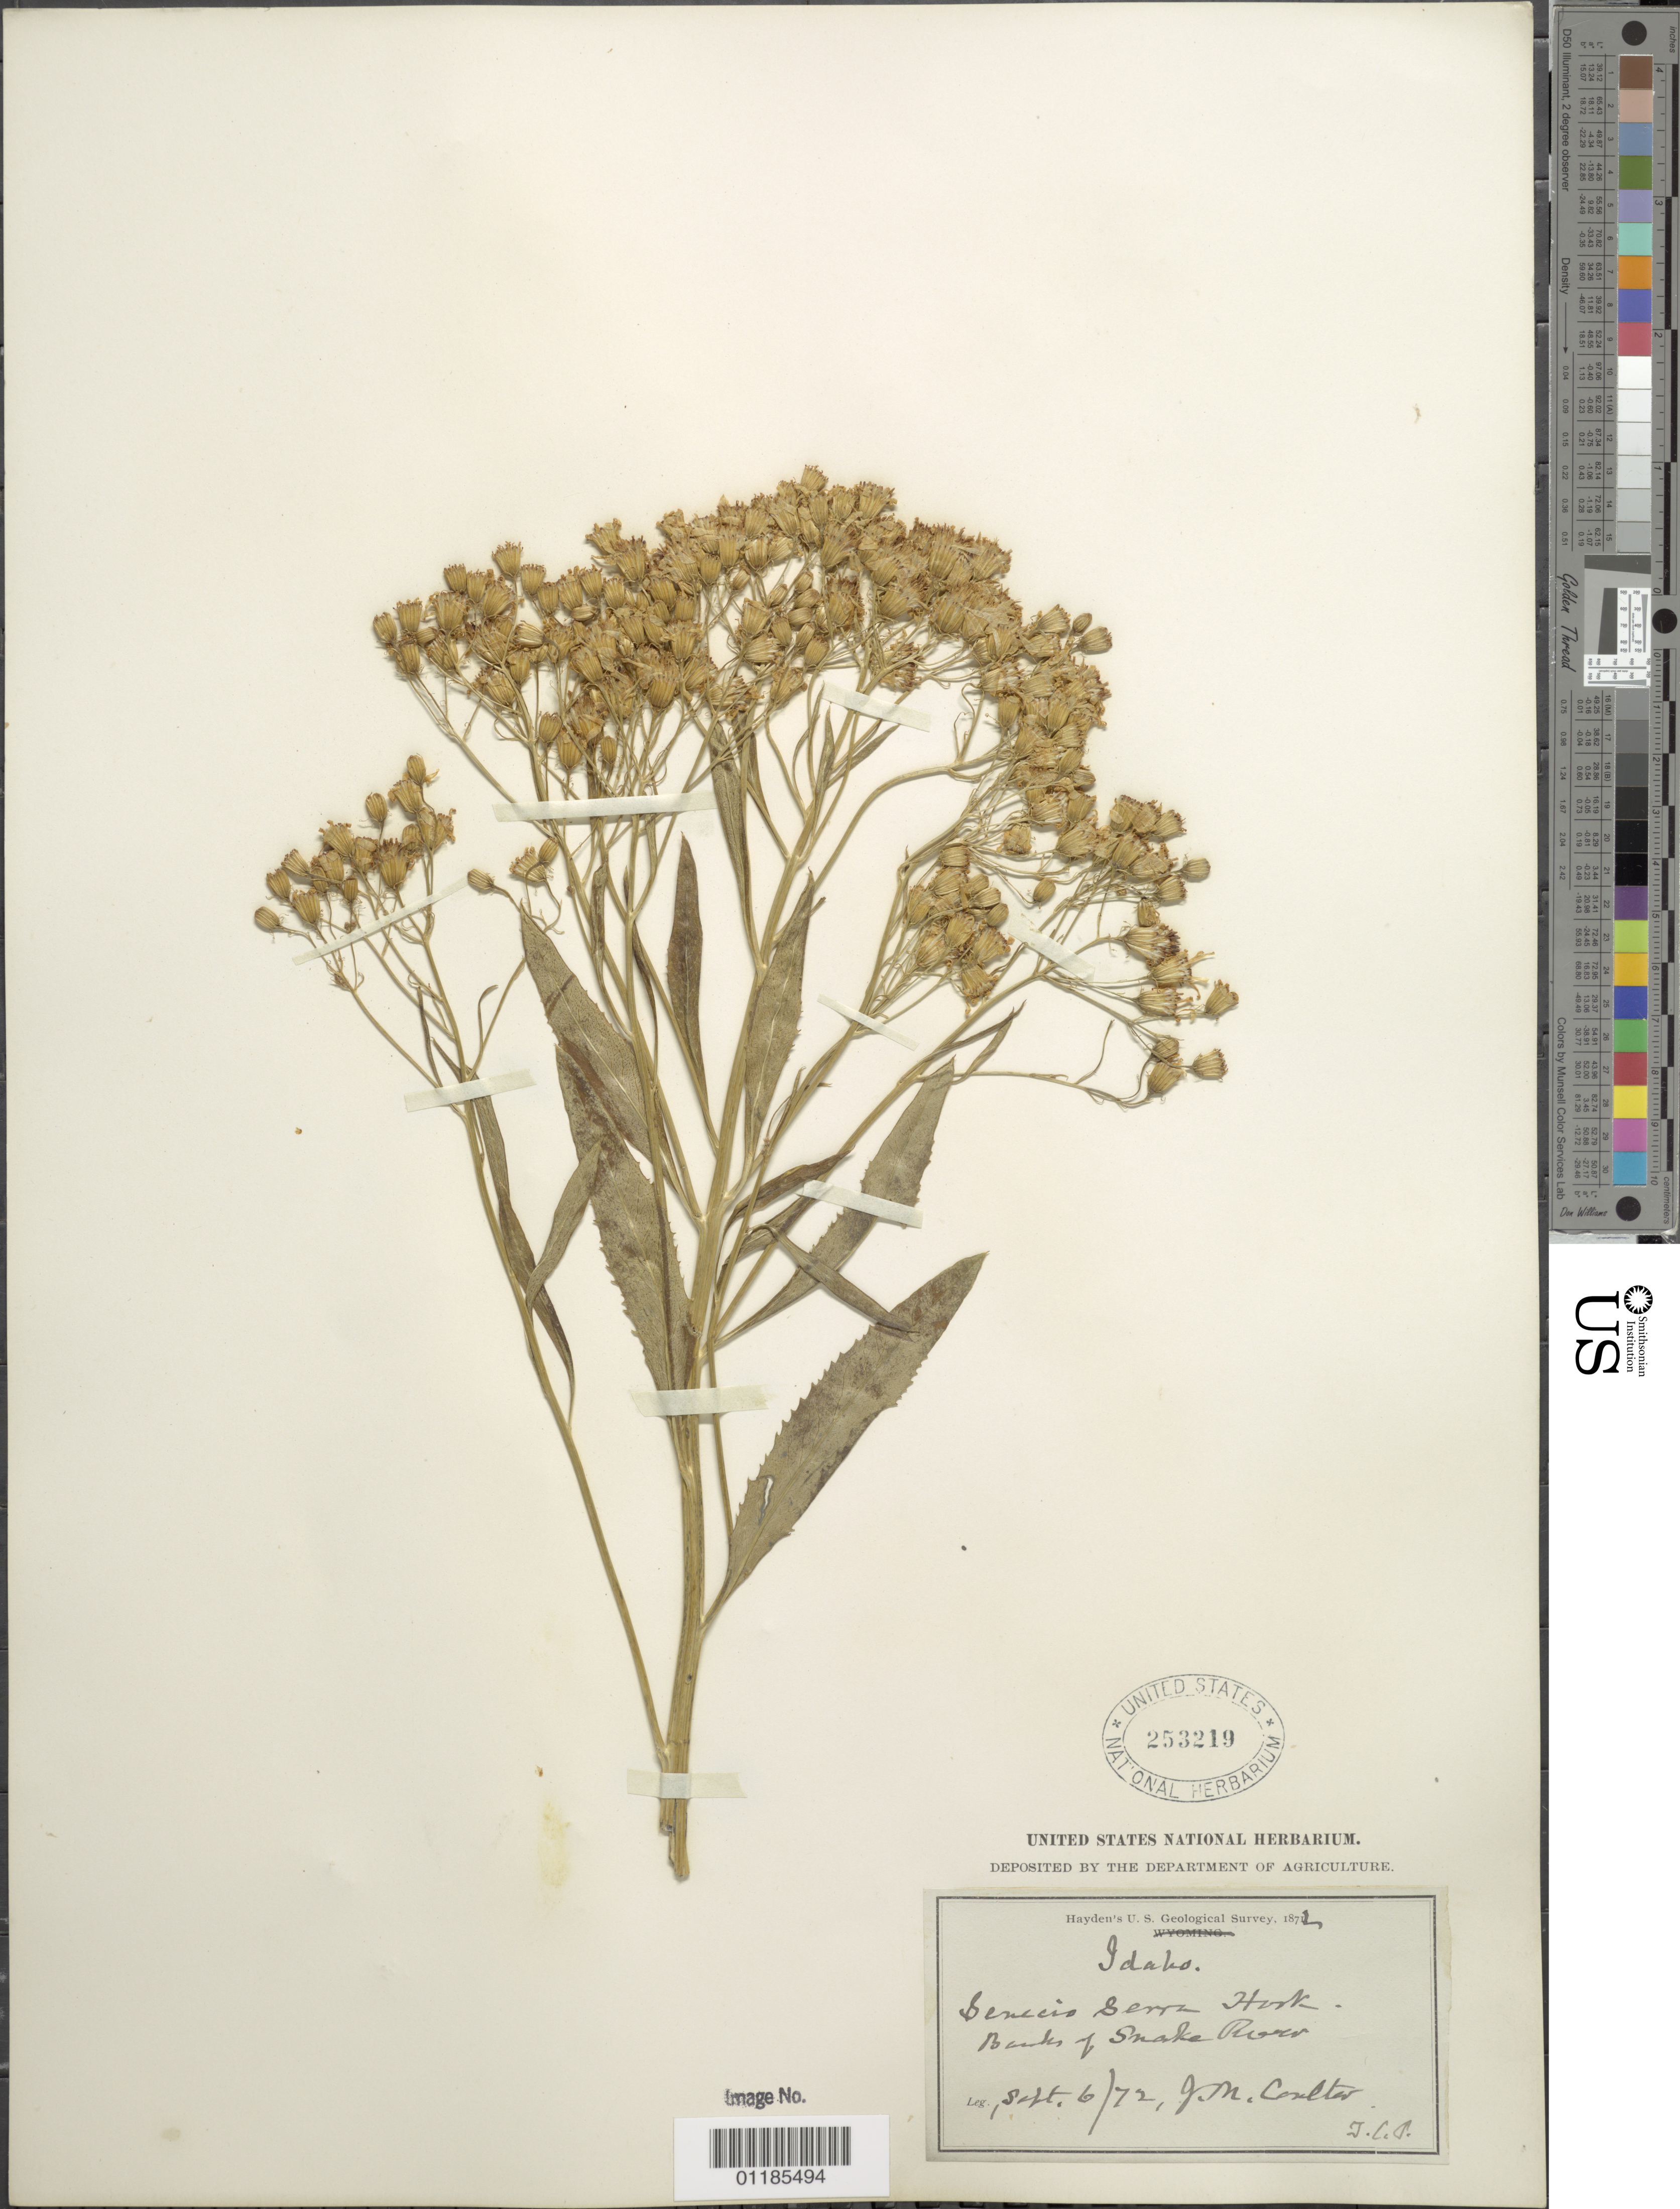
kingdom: Plantae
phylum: Tracheophyta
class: Magnoliopsida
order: Asterales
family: Asteraceae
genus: Senecio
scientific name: Senecio serra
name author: Hook.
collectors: J. M. Coulter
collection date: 1872-09-06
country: United States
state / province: Idaho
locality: Banks of Snake River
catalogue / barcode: US 253219